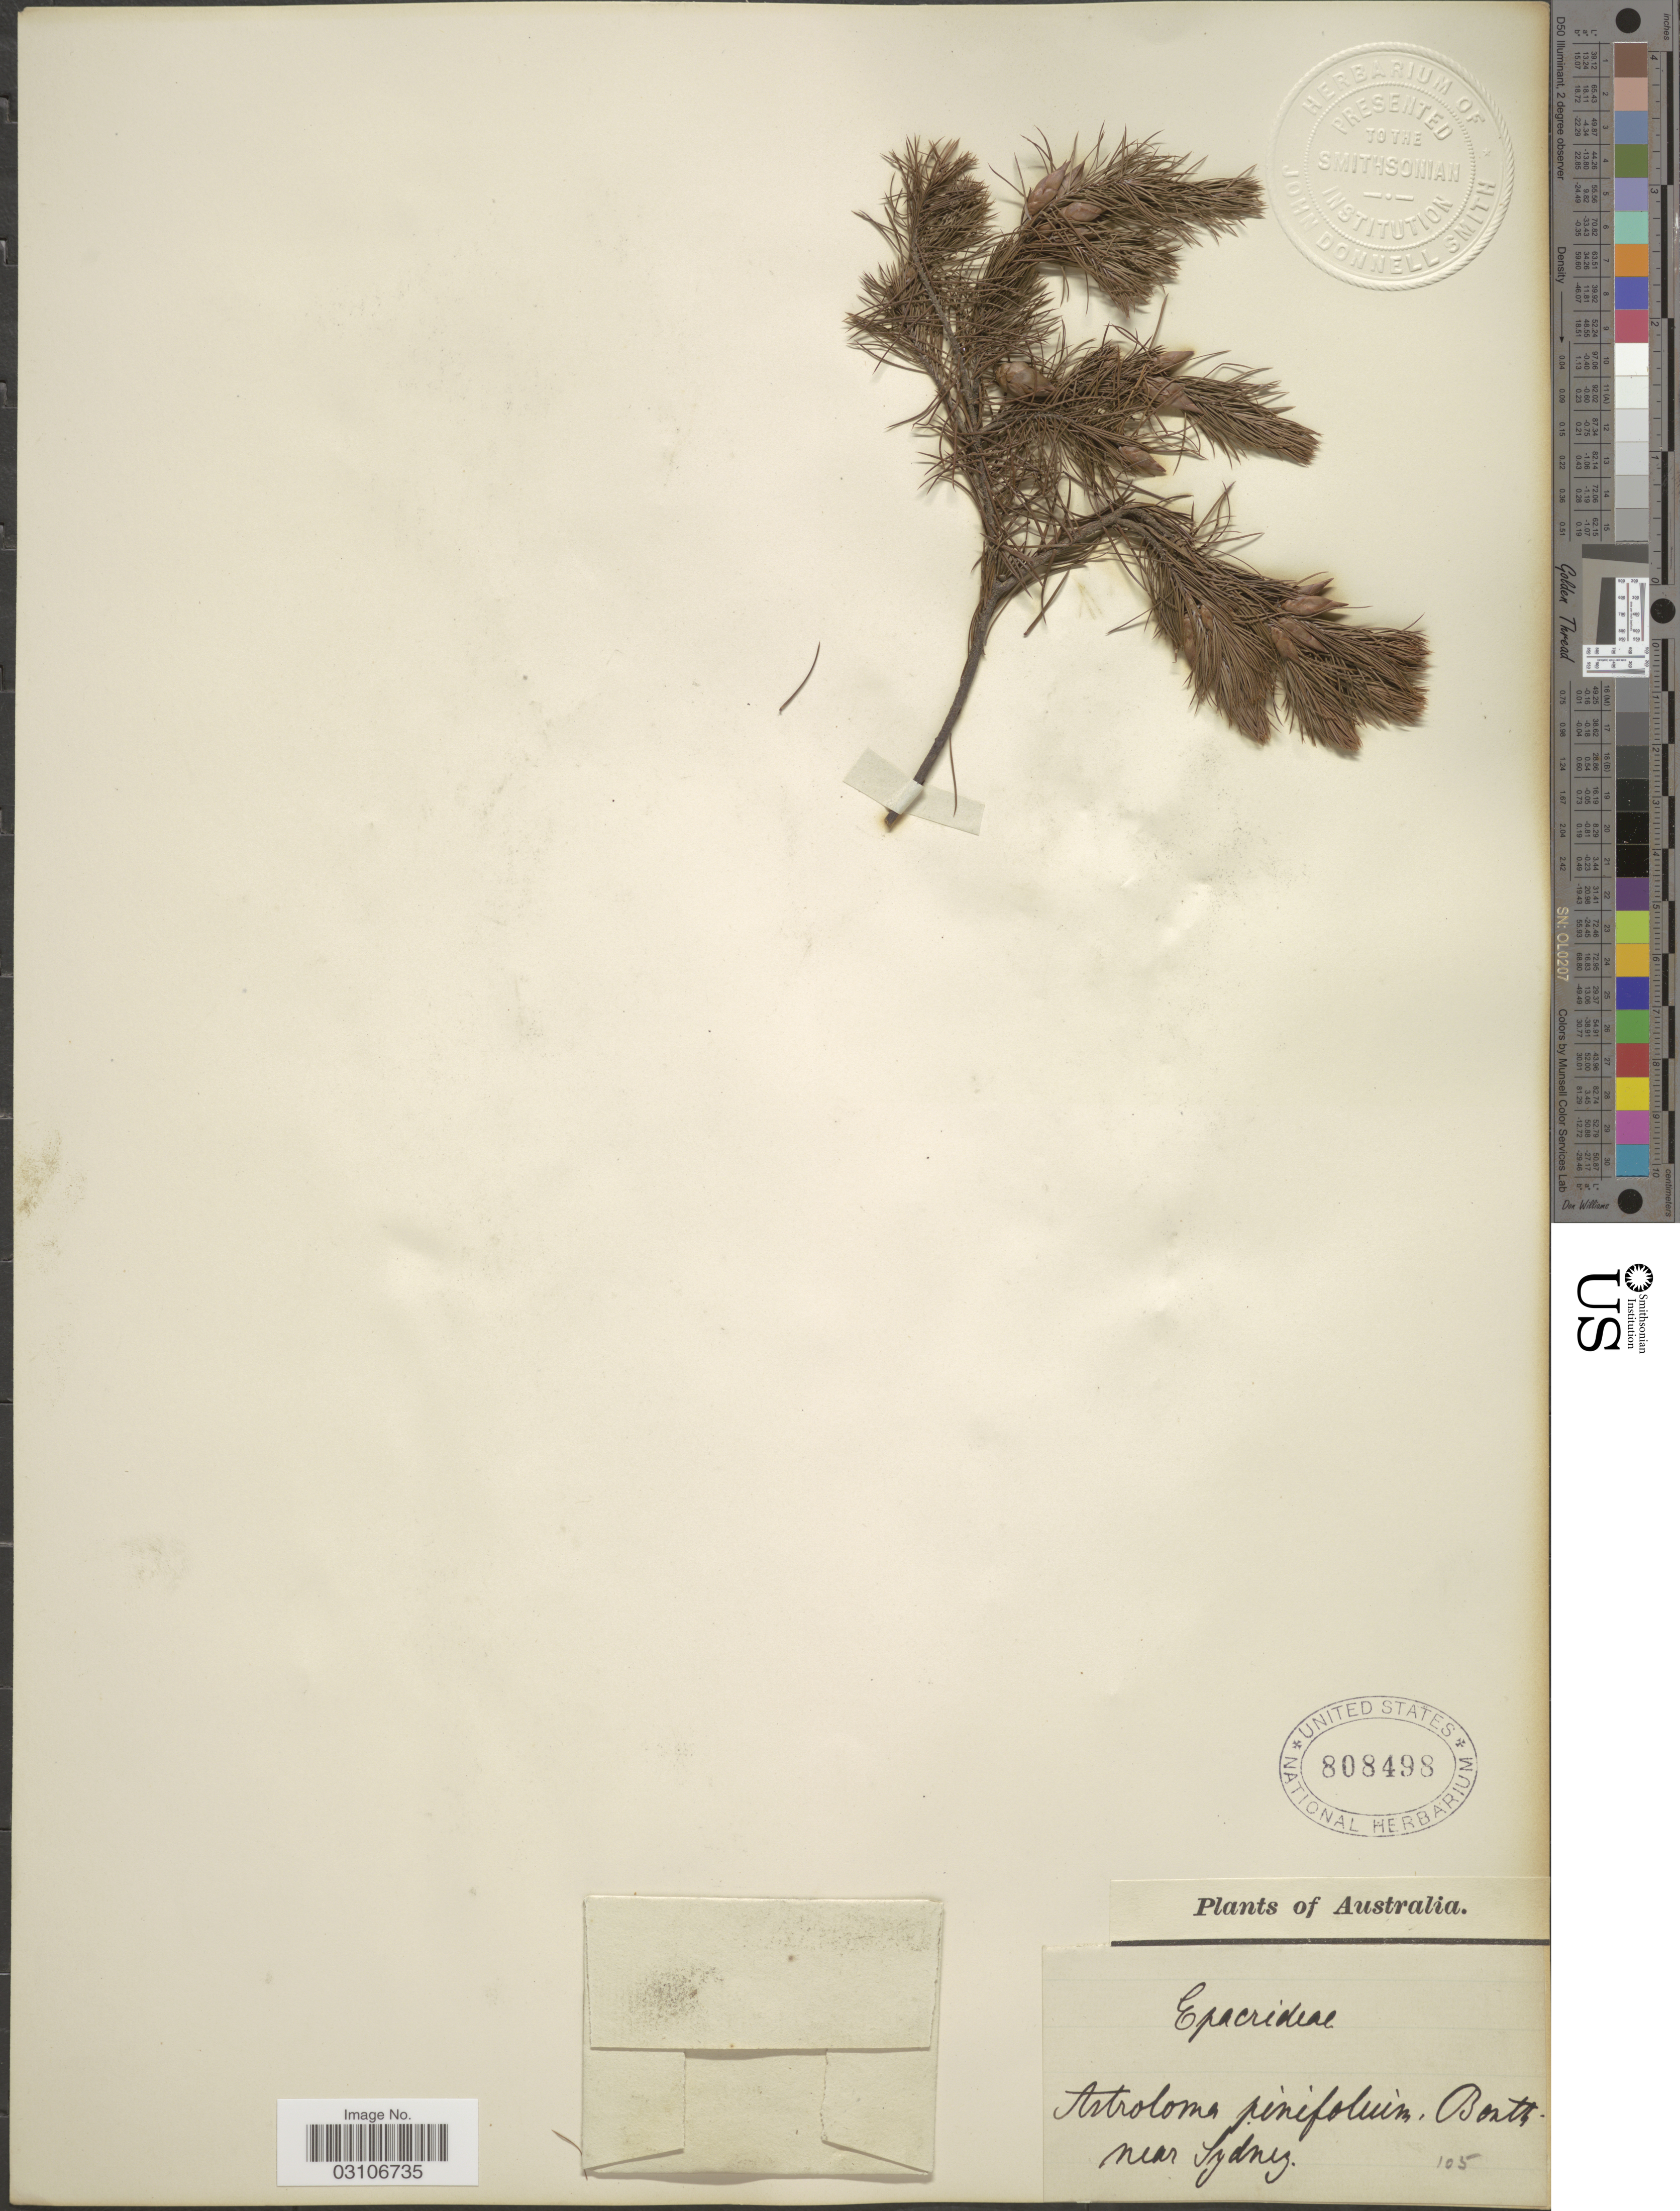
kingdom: Plantae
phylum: Tracheophyta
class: Magnoliopsida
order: Ericales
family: Ericaceae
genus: Astroloma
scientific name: Astroloma pinifolium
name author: (R. Br.) Benth.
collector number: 105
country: Australia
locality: Near Sydney.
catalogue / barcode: US 808498